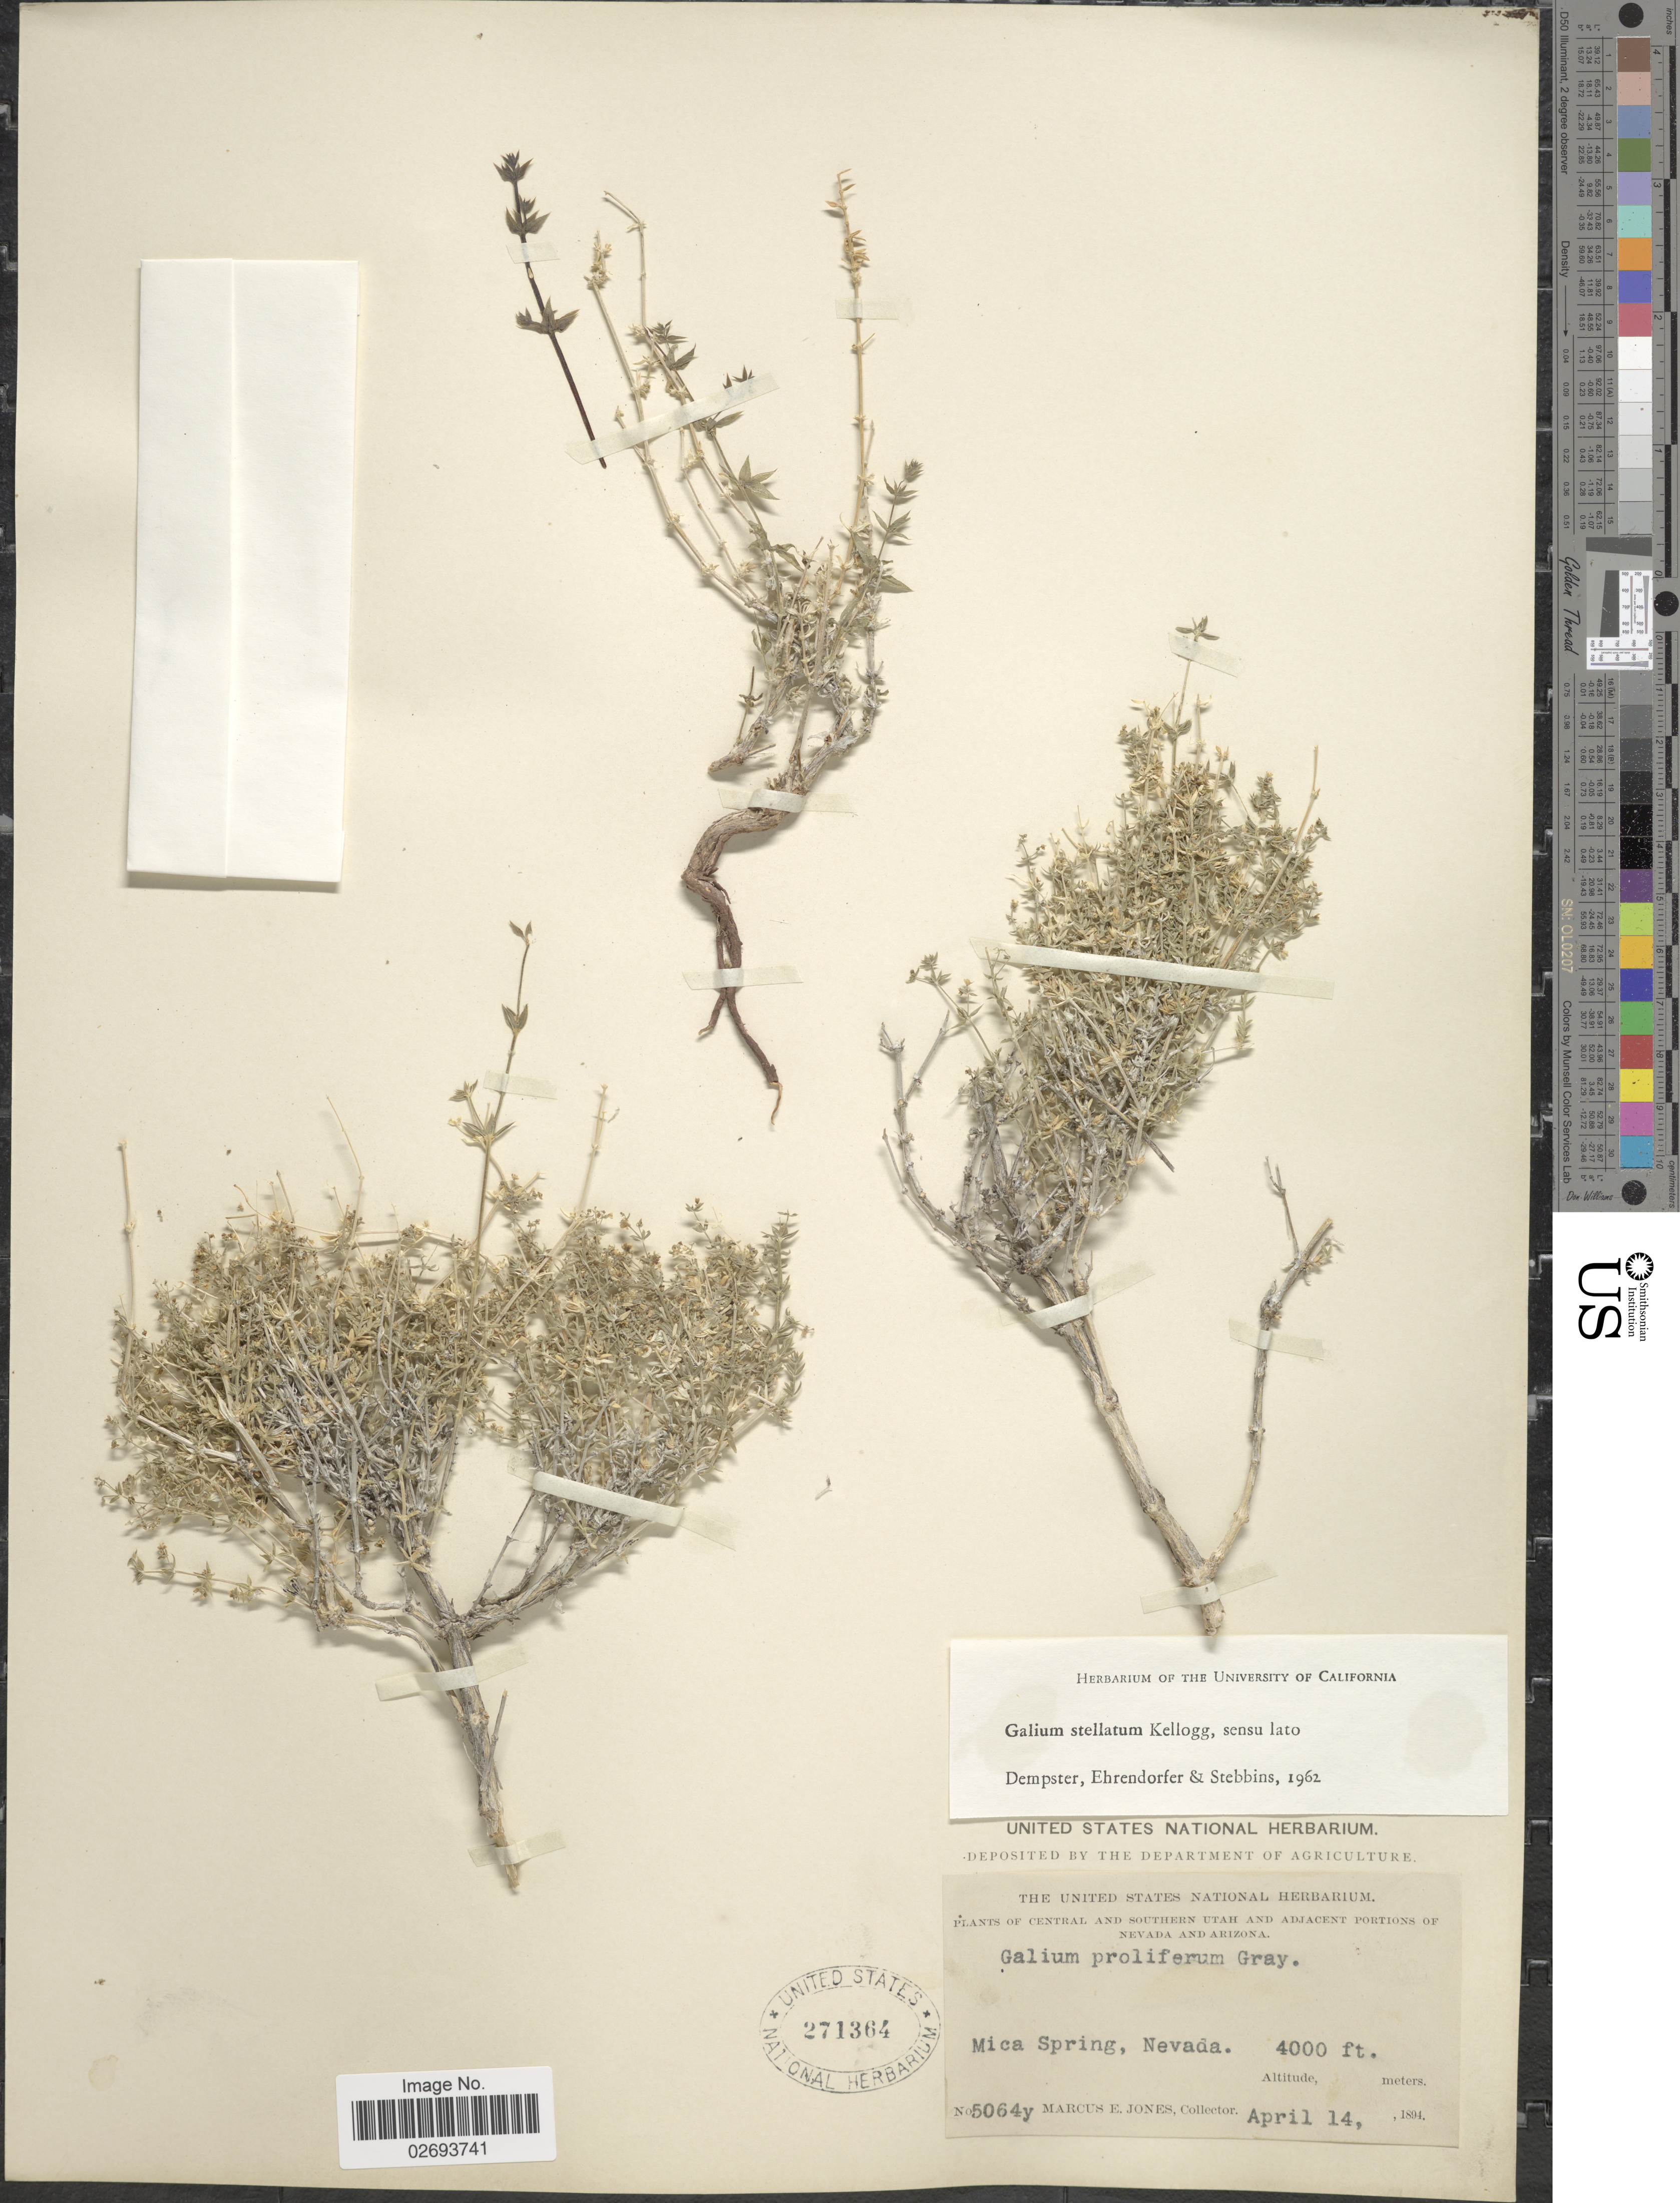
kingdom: Plantae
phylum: Tracheophyta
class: Magnoliopsida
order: Gentianales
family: Rubiaceae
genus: Galium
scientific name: Galium stellatum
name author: Kellogg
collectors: M. E. Jones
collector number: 5064y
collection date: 1894-04-14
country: United States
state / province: Nevada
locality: Central and Southern Utah and Adjacent Portions of Nevada and Arizona, Mica Spring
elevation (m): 1219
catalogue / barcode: US 271364